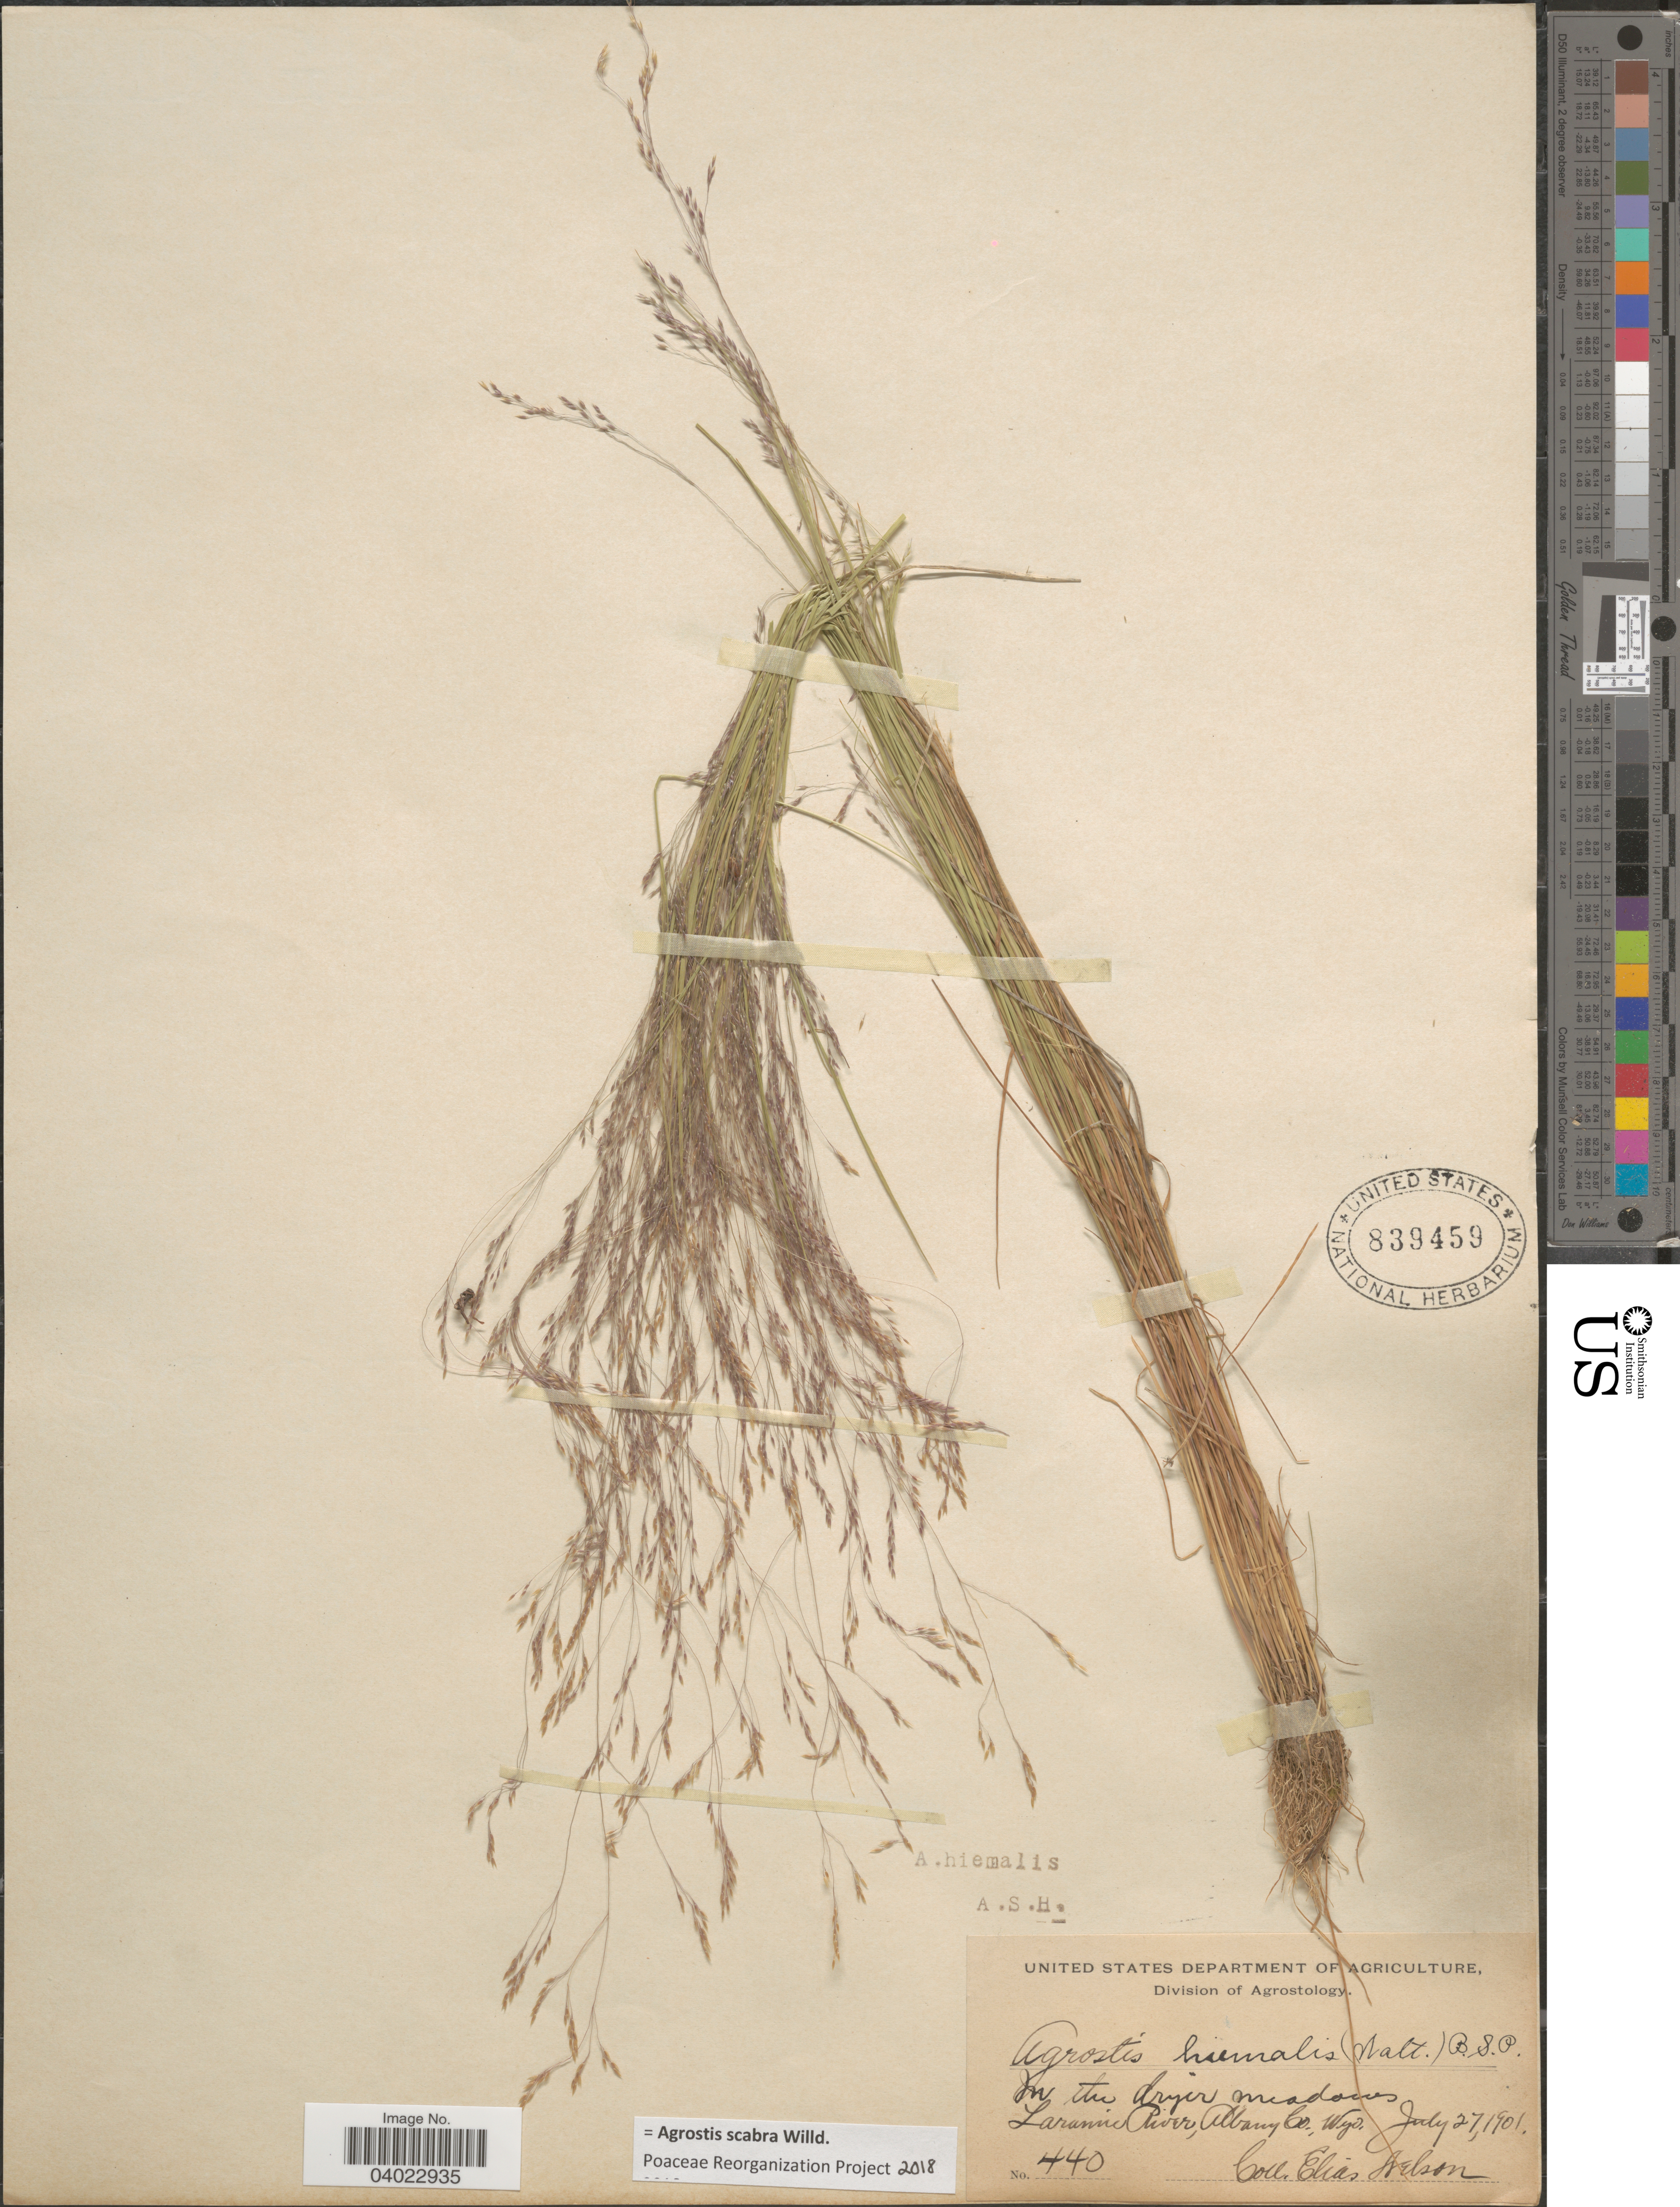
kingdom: Plantae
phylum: Tracheophyta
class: Liliopsida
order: Poales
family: Poaceae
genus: Agrostis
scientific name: Agrostis scabra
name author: Willd.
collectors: E. Nelson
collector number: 440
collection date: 1901-07-27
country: United States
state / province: Wyoming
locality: Laramie River, Albany Co.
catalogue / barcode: US 839459